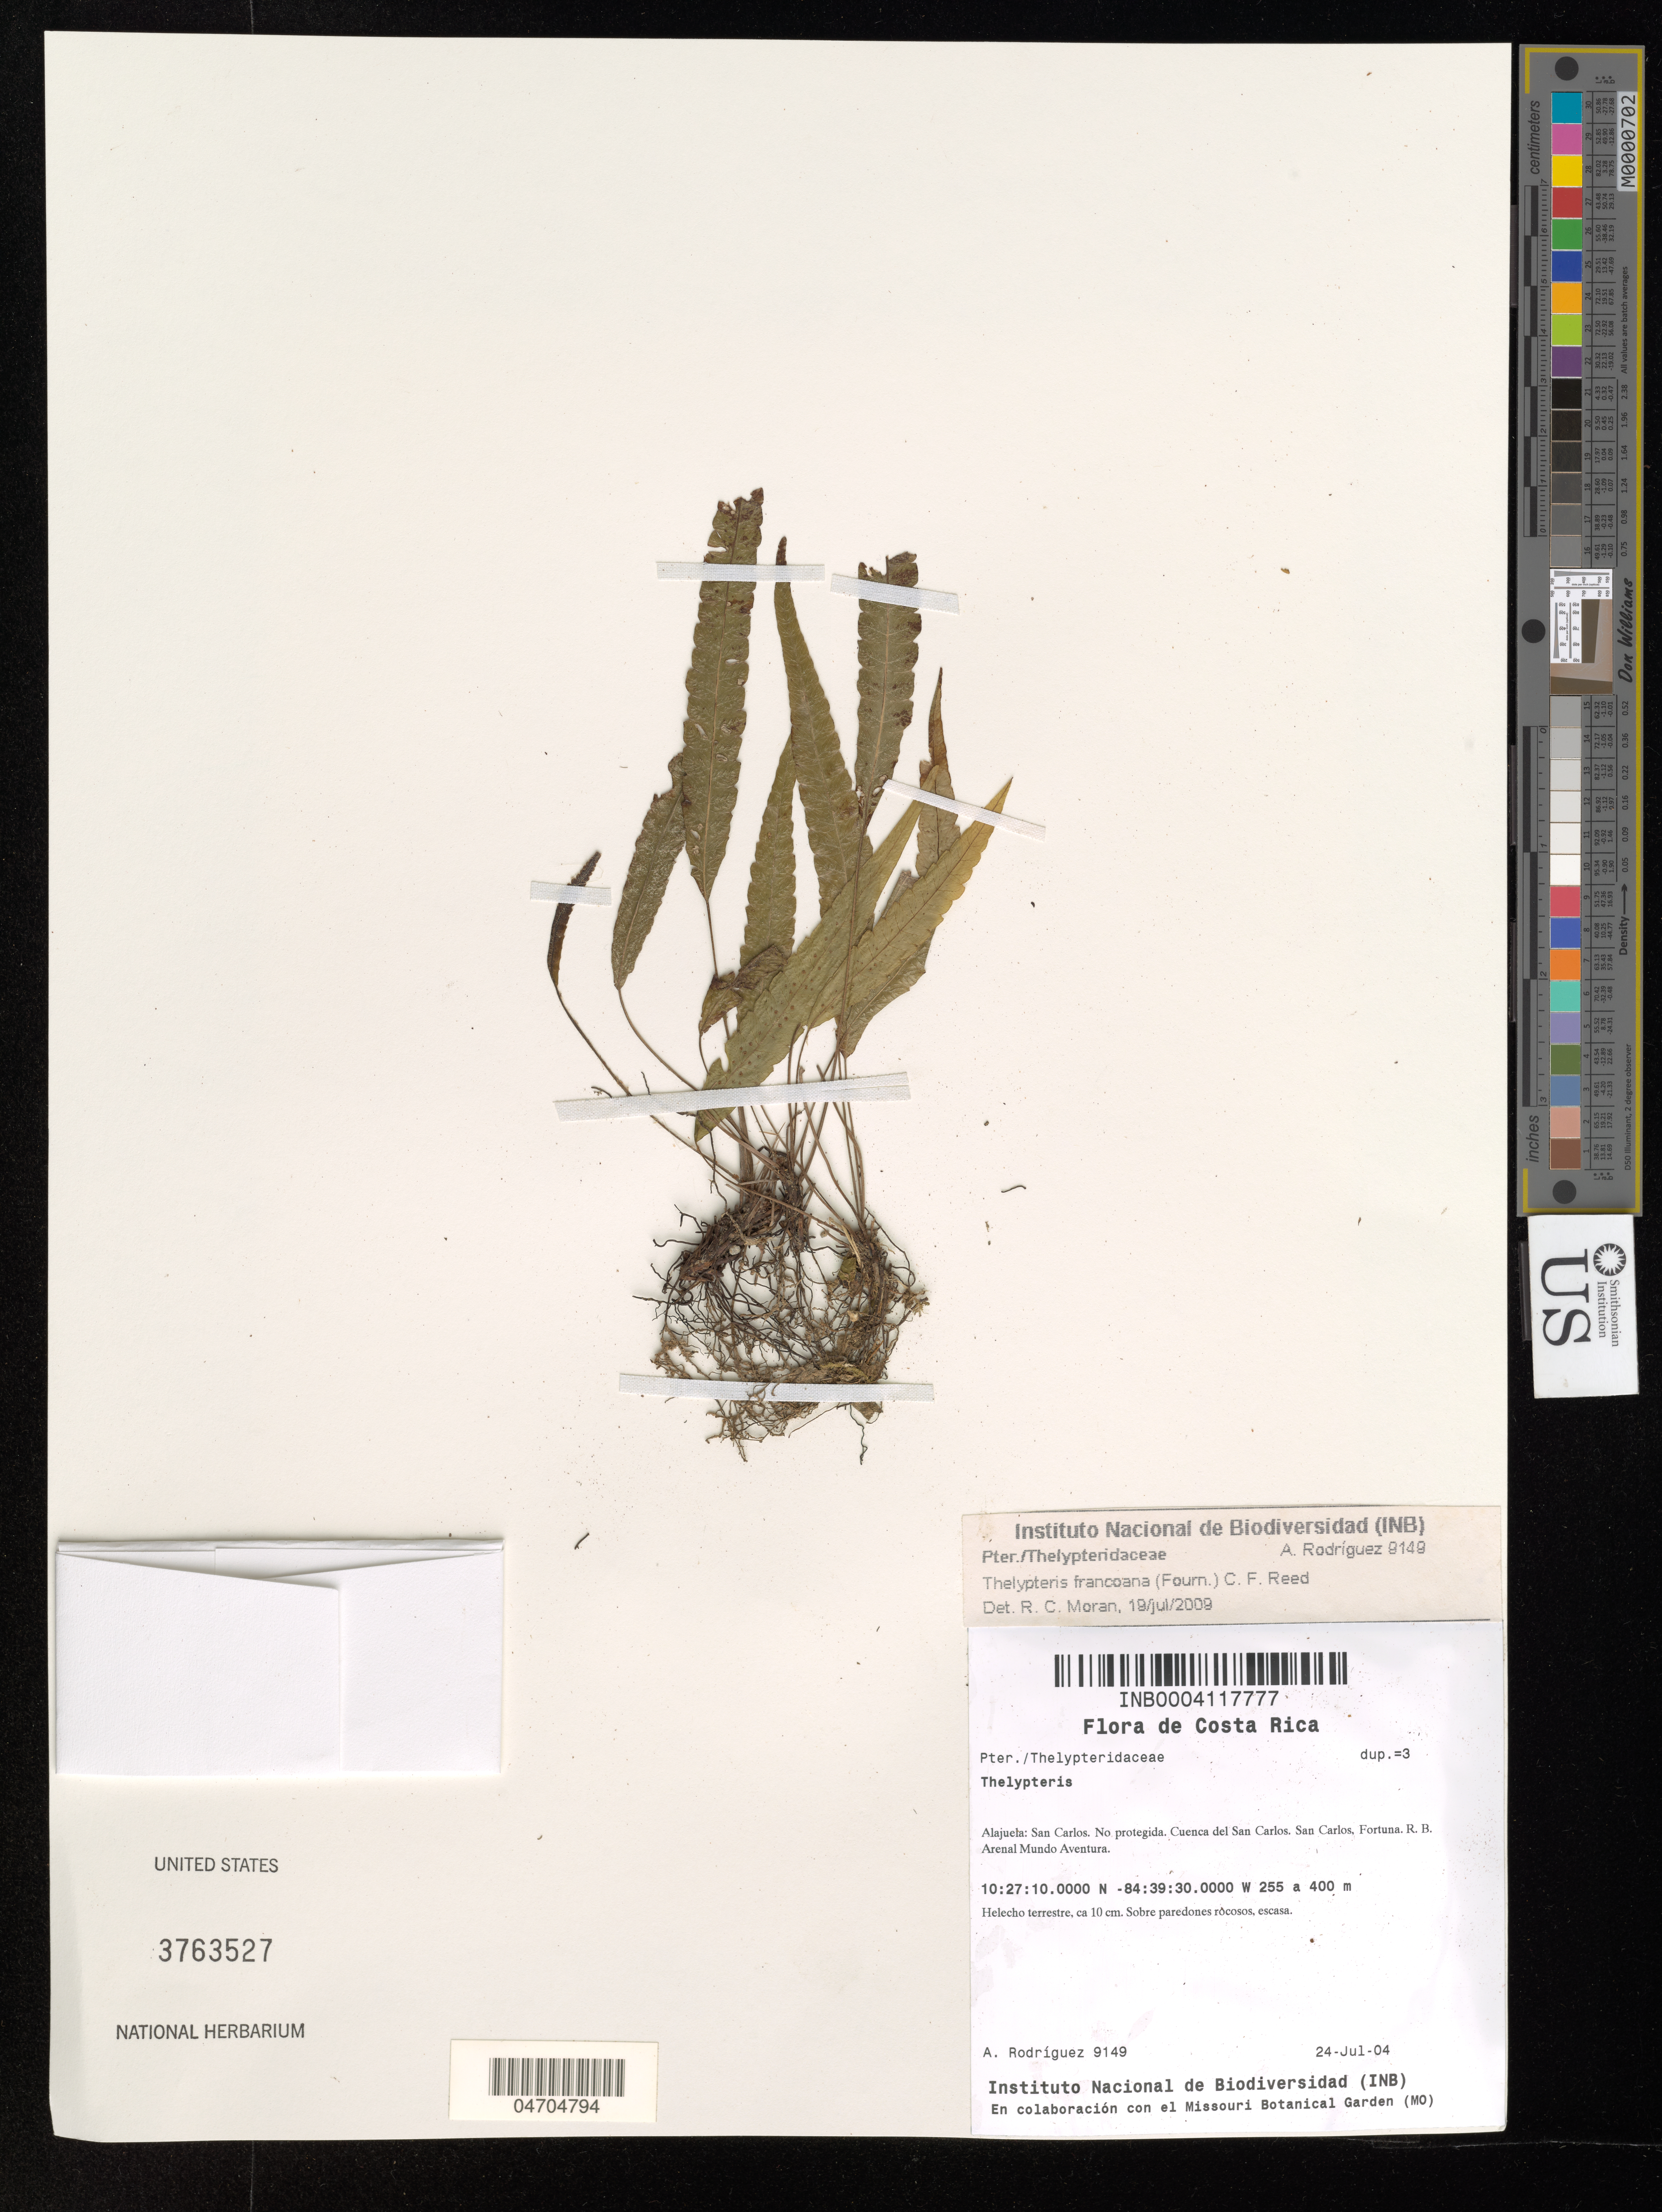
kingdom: Plantae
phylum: Tracheophyta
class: Polypodiopsida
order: Polypodiales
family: Thelypteridaceae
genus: Thelypteris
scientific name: Thelypteris francoama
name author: (E. Fourn.) C.F. Reed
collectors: A. Rodríguez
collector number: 9149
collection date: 2004-07-24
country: Costa Rica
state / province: Alajuela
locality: San Carlos. No protegida. Cuenca del San Carlos. San Carlos, Fortuna. R. B. Arenal Mundo Aventura.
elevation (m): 255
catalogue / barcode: US 3763527